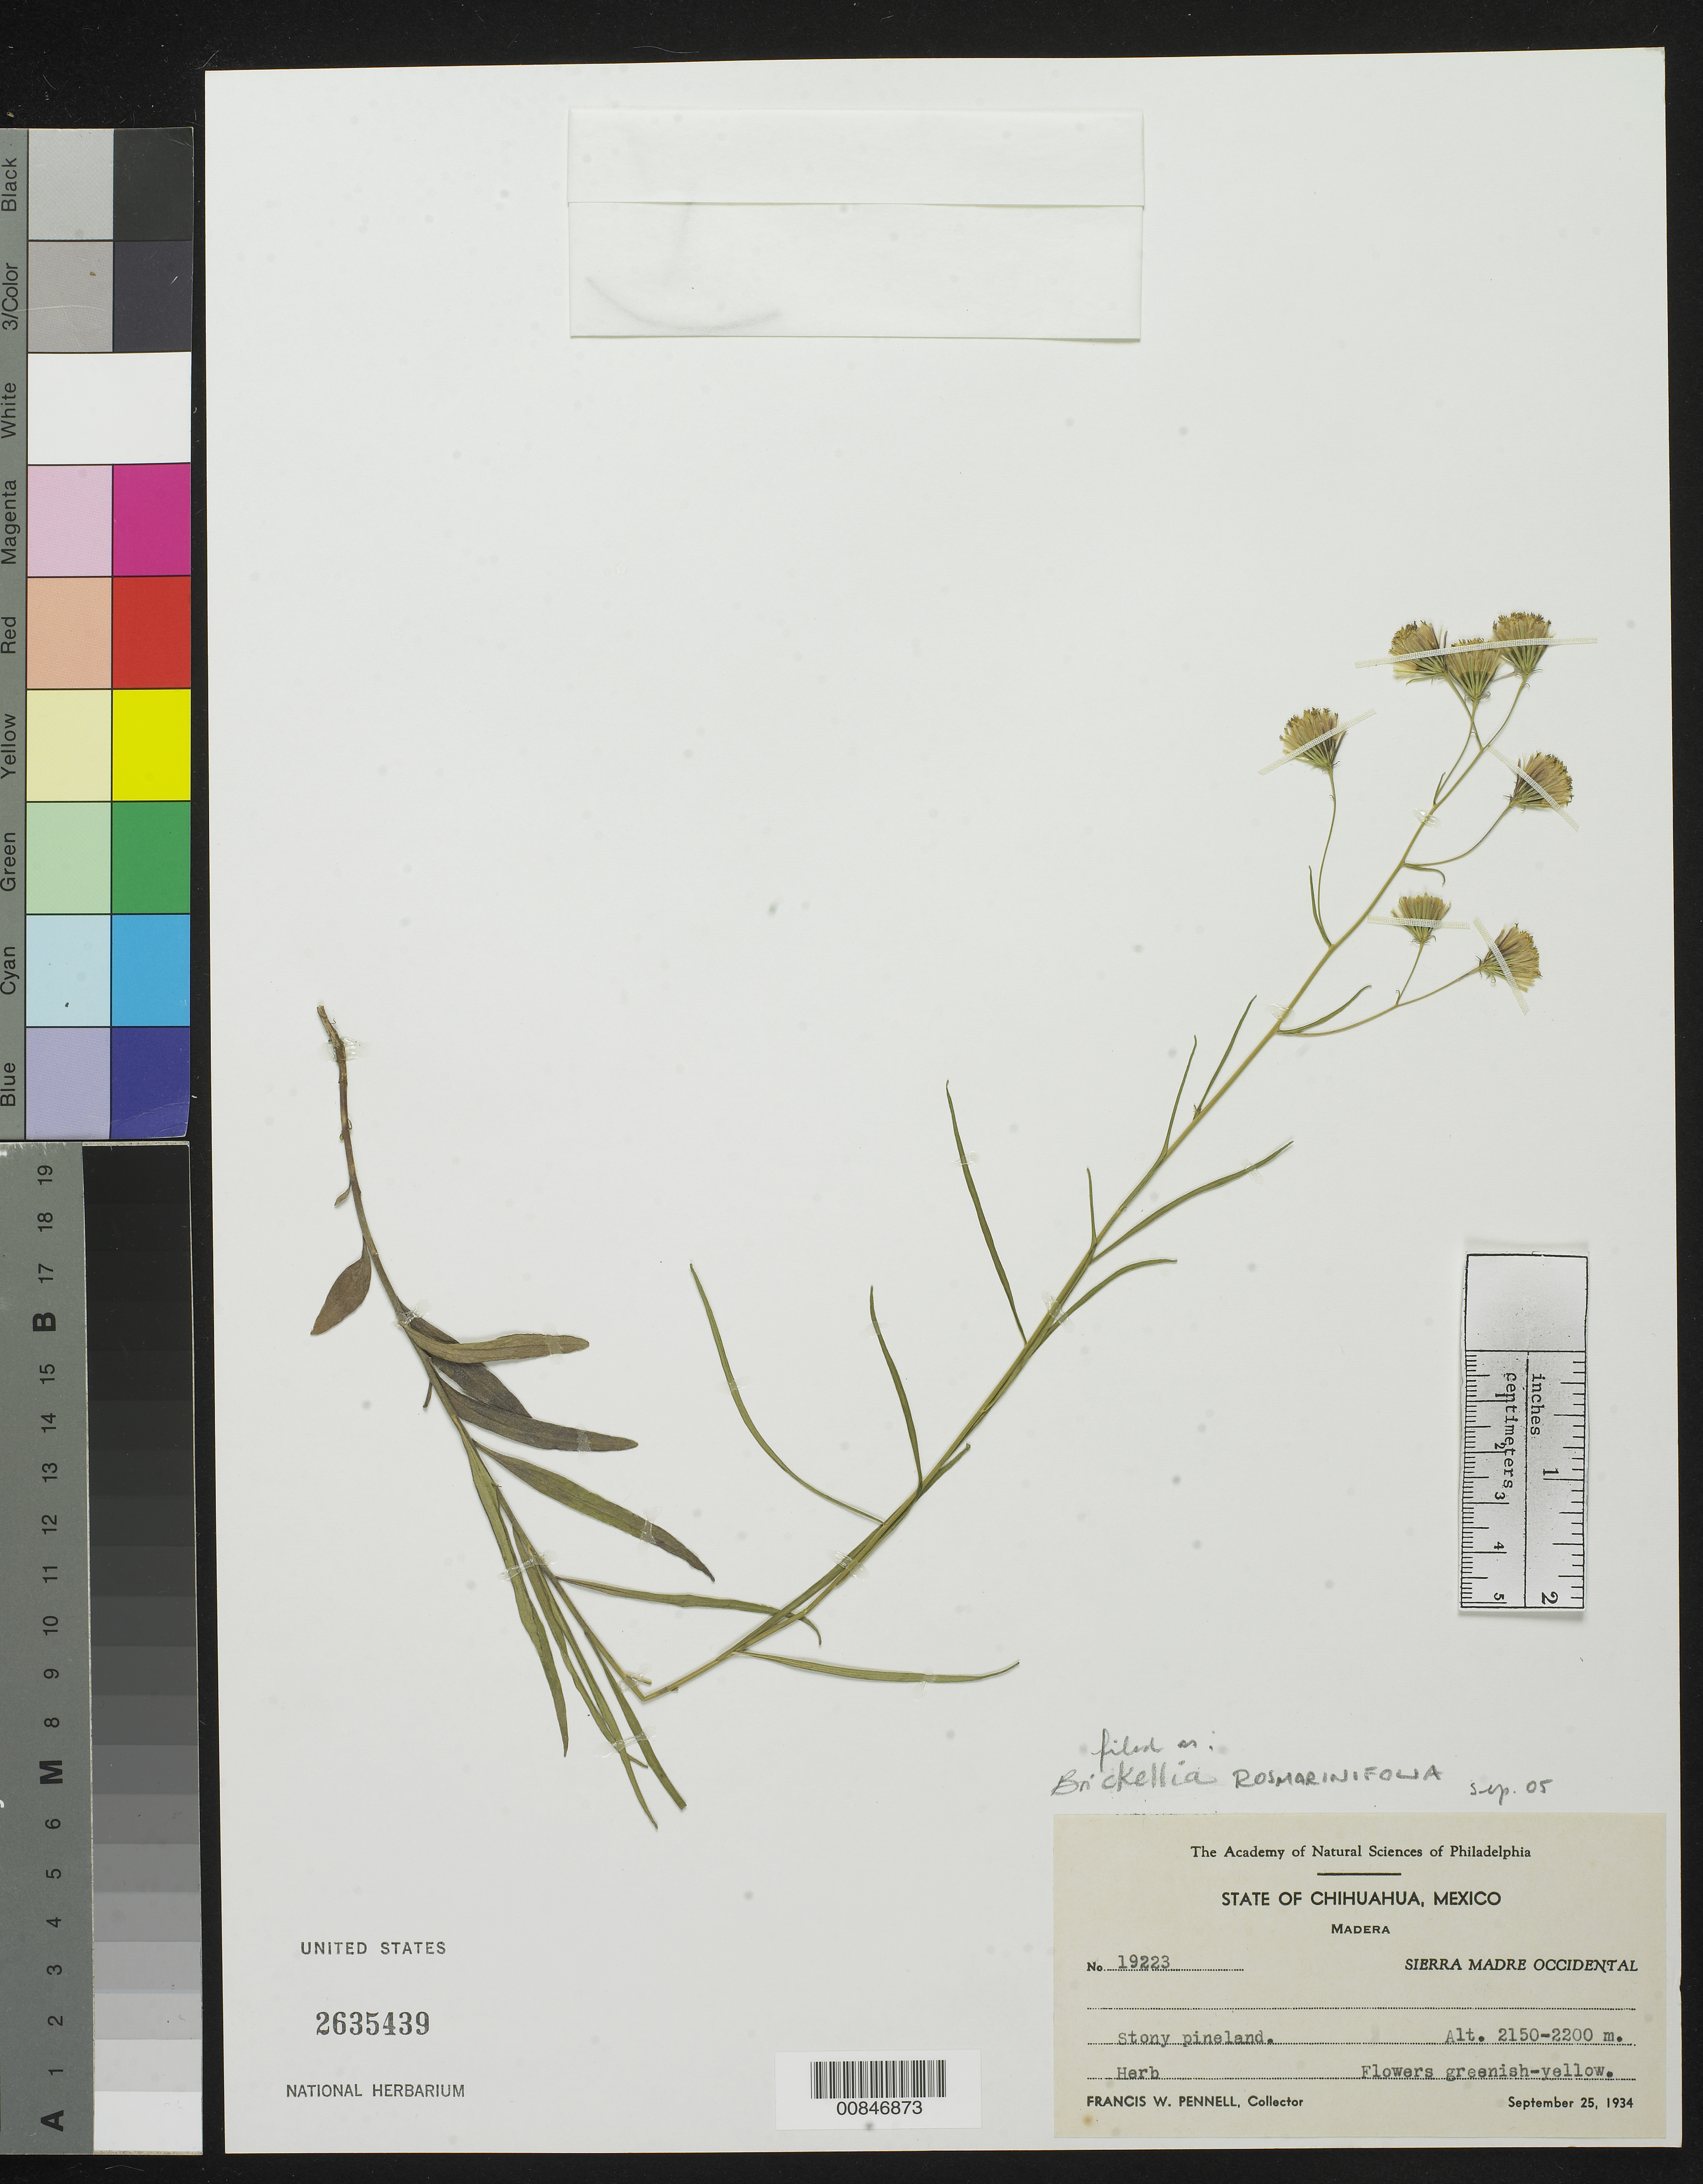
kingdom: Plantae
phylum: Tracheophyta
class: Magnoliopsida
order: Asterales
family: Asteraceae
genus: Brickellia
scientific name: Brickellia rosmarinifolia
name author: (Vent.) W.A. Weber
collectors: F. W. Pennell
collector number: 19223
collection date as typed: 25 Sep 1934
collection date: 1934-09-25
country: Mexico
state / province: Chihuahua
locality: Madera. Sierra Madre Occidental, Chihuahua.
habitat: Stony pineland.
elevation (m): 2200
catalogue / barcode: US 2635439